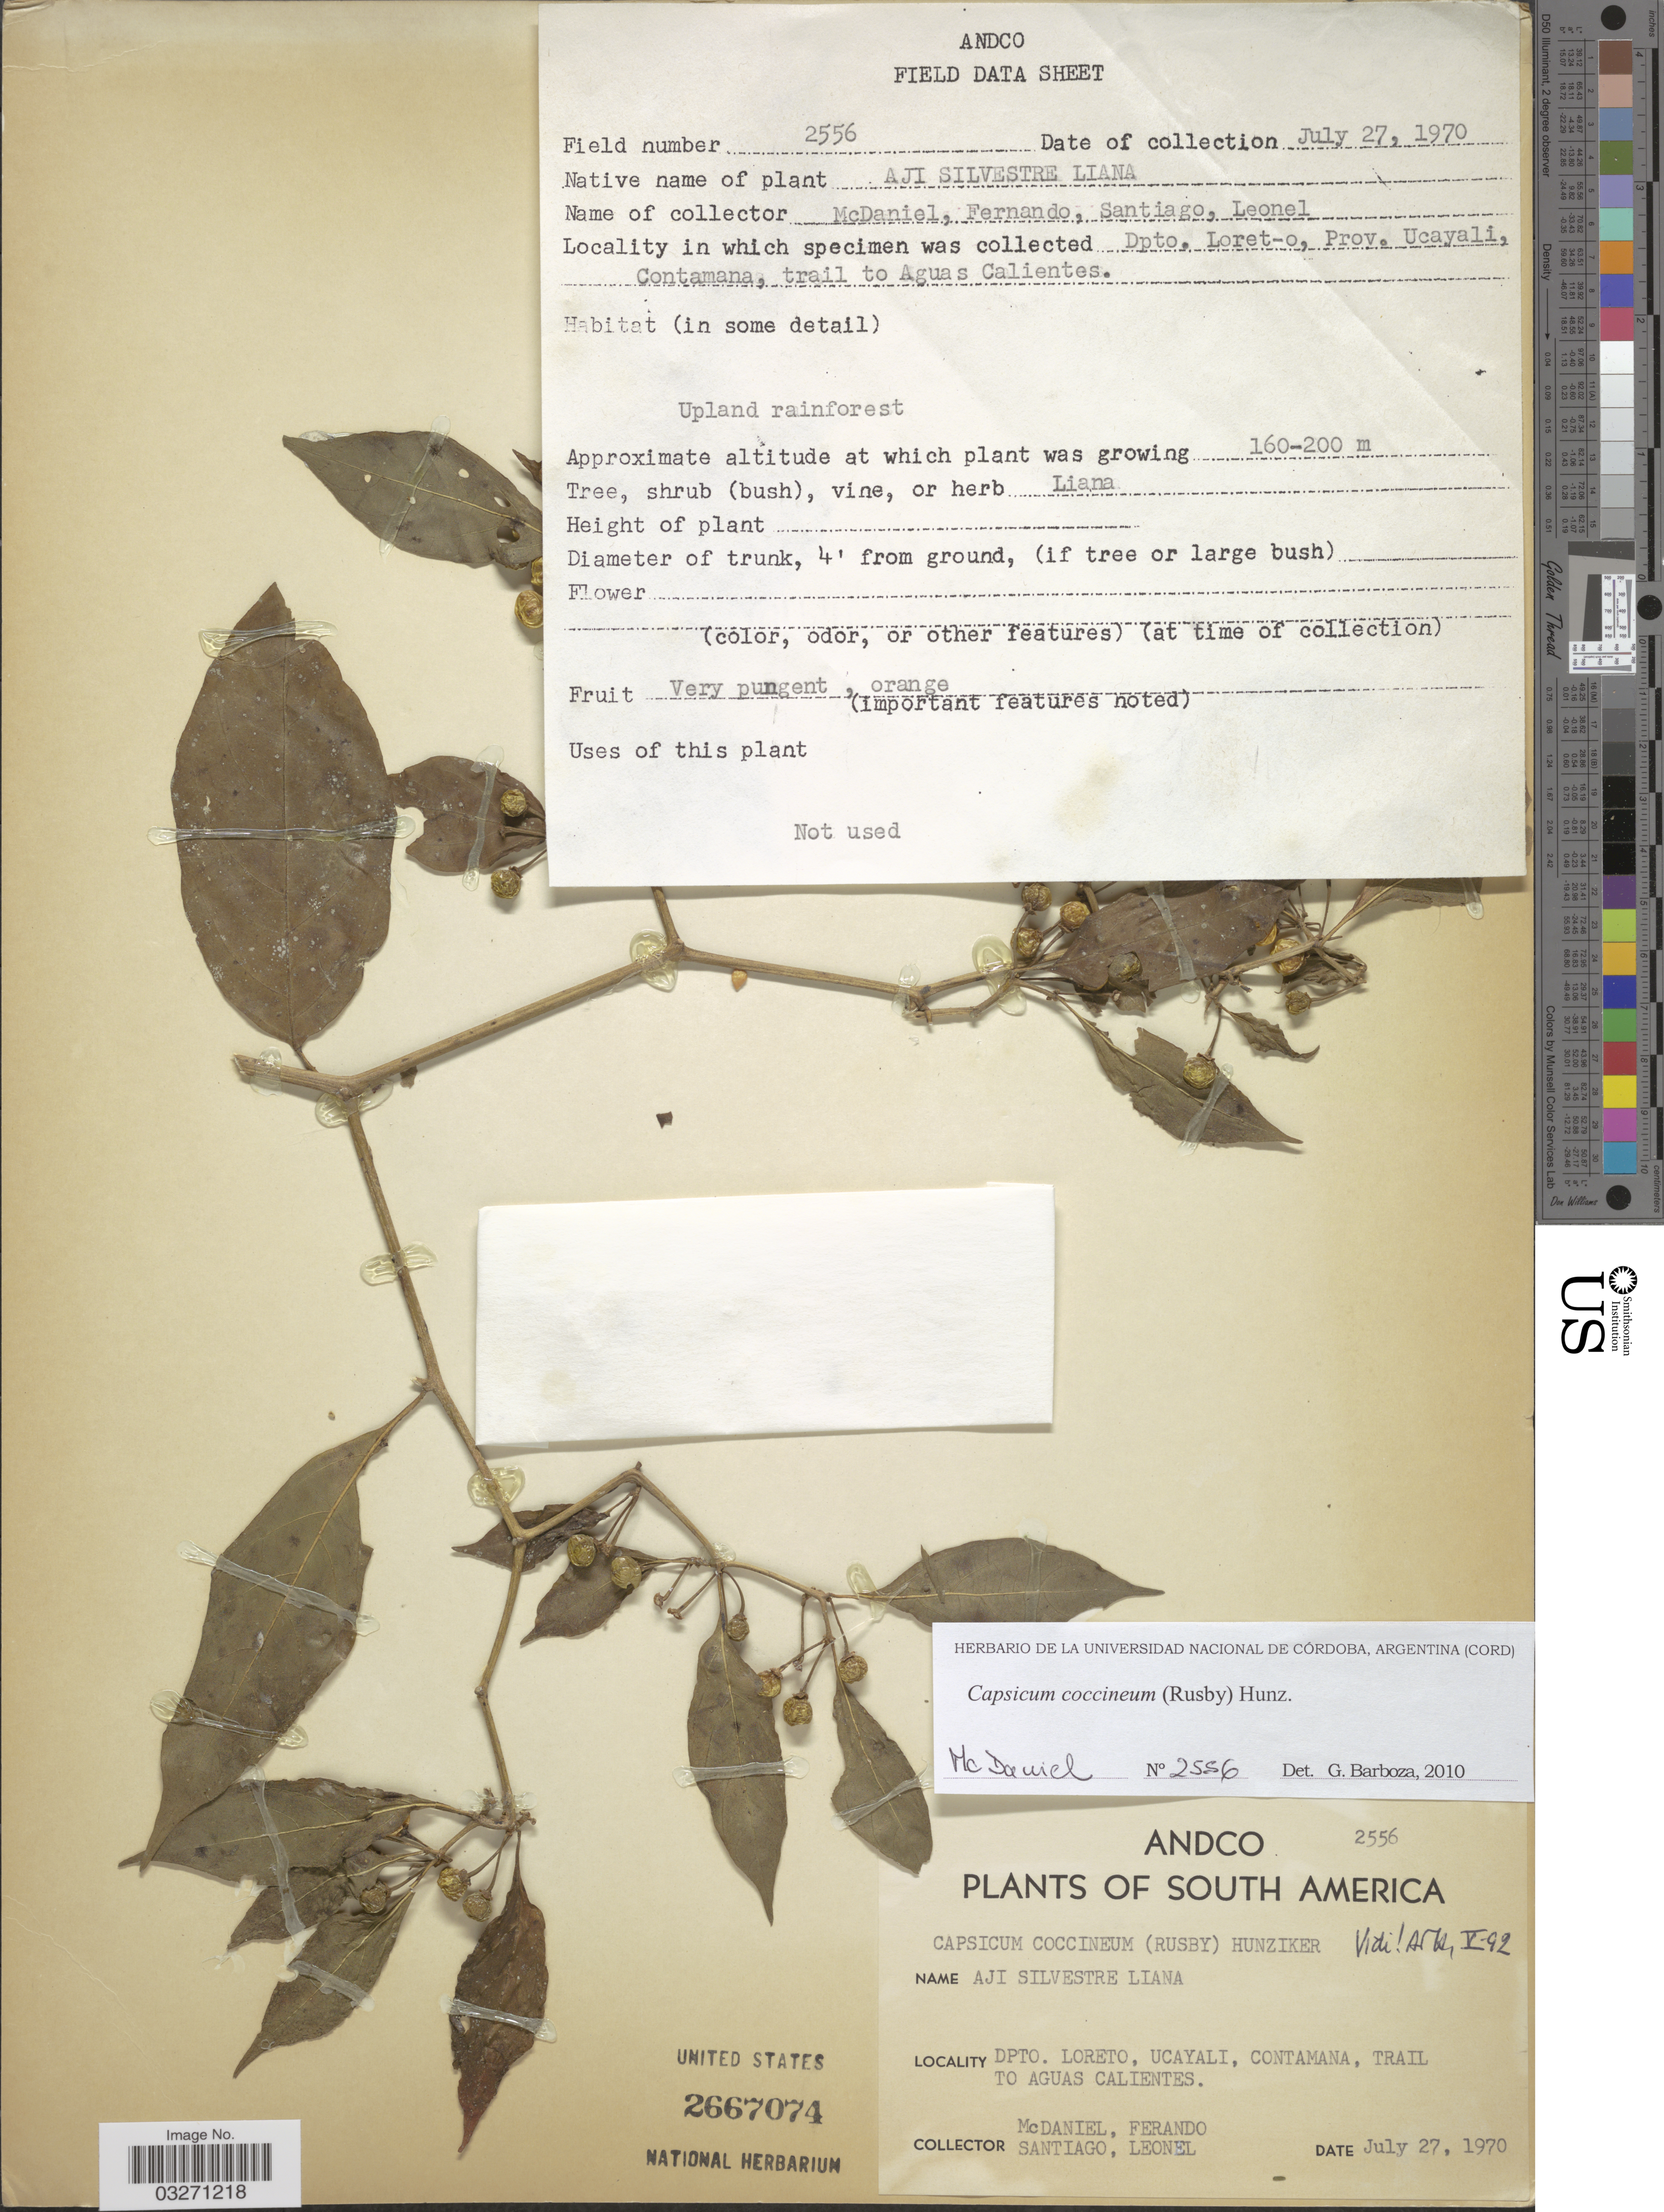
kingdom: Plantae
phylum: Tracheophyta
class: Magnoliopsida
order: Solanales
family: Solanaceae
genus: Capsicum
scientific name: Capsicum coccineum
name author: (Rusby) Hunz.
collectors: -- McDaniel, Ferando, -. Santiago & -- Leonel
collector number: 2556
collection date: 1970-07-27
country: Peru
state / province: Loreto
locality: Andco, Dpto. Loreto, Ucayali, Contamana, Trail to Aguas Calientes.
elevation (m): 160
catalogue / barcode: US 2667074